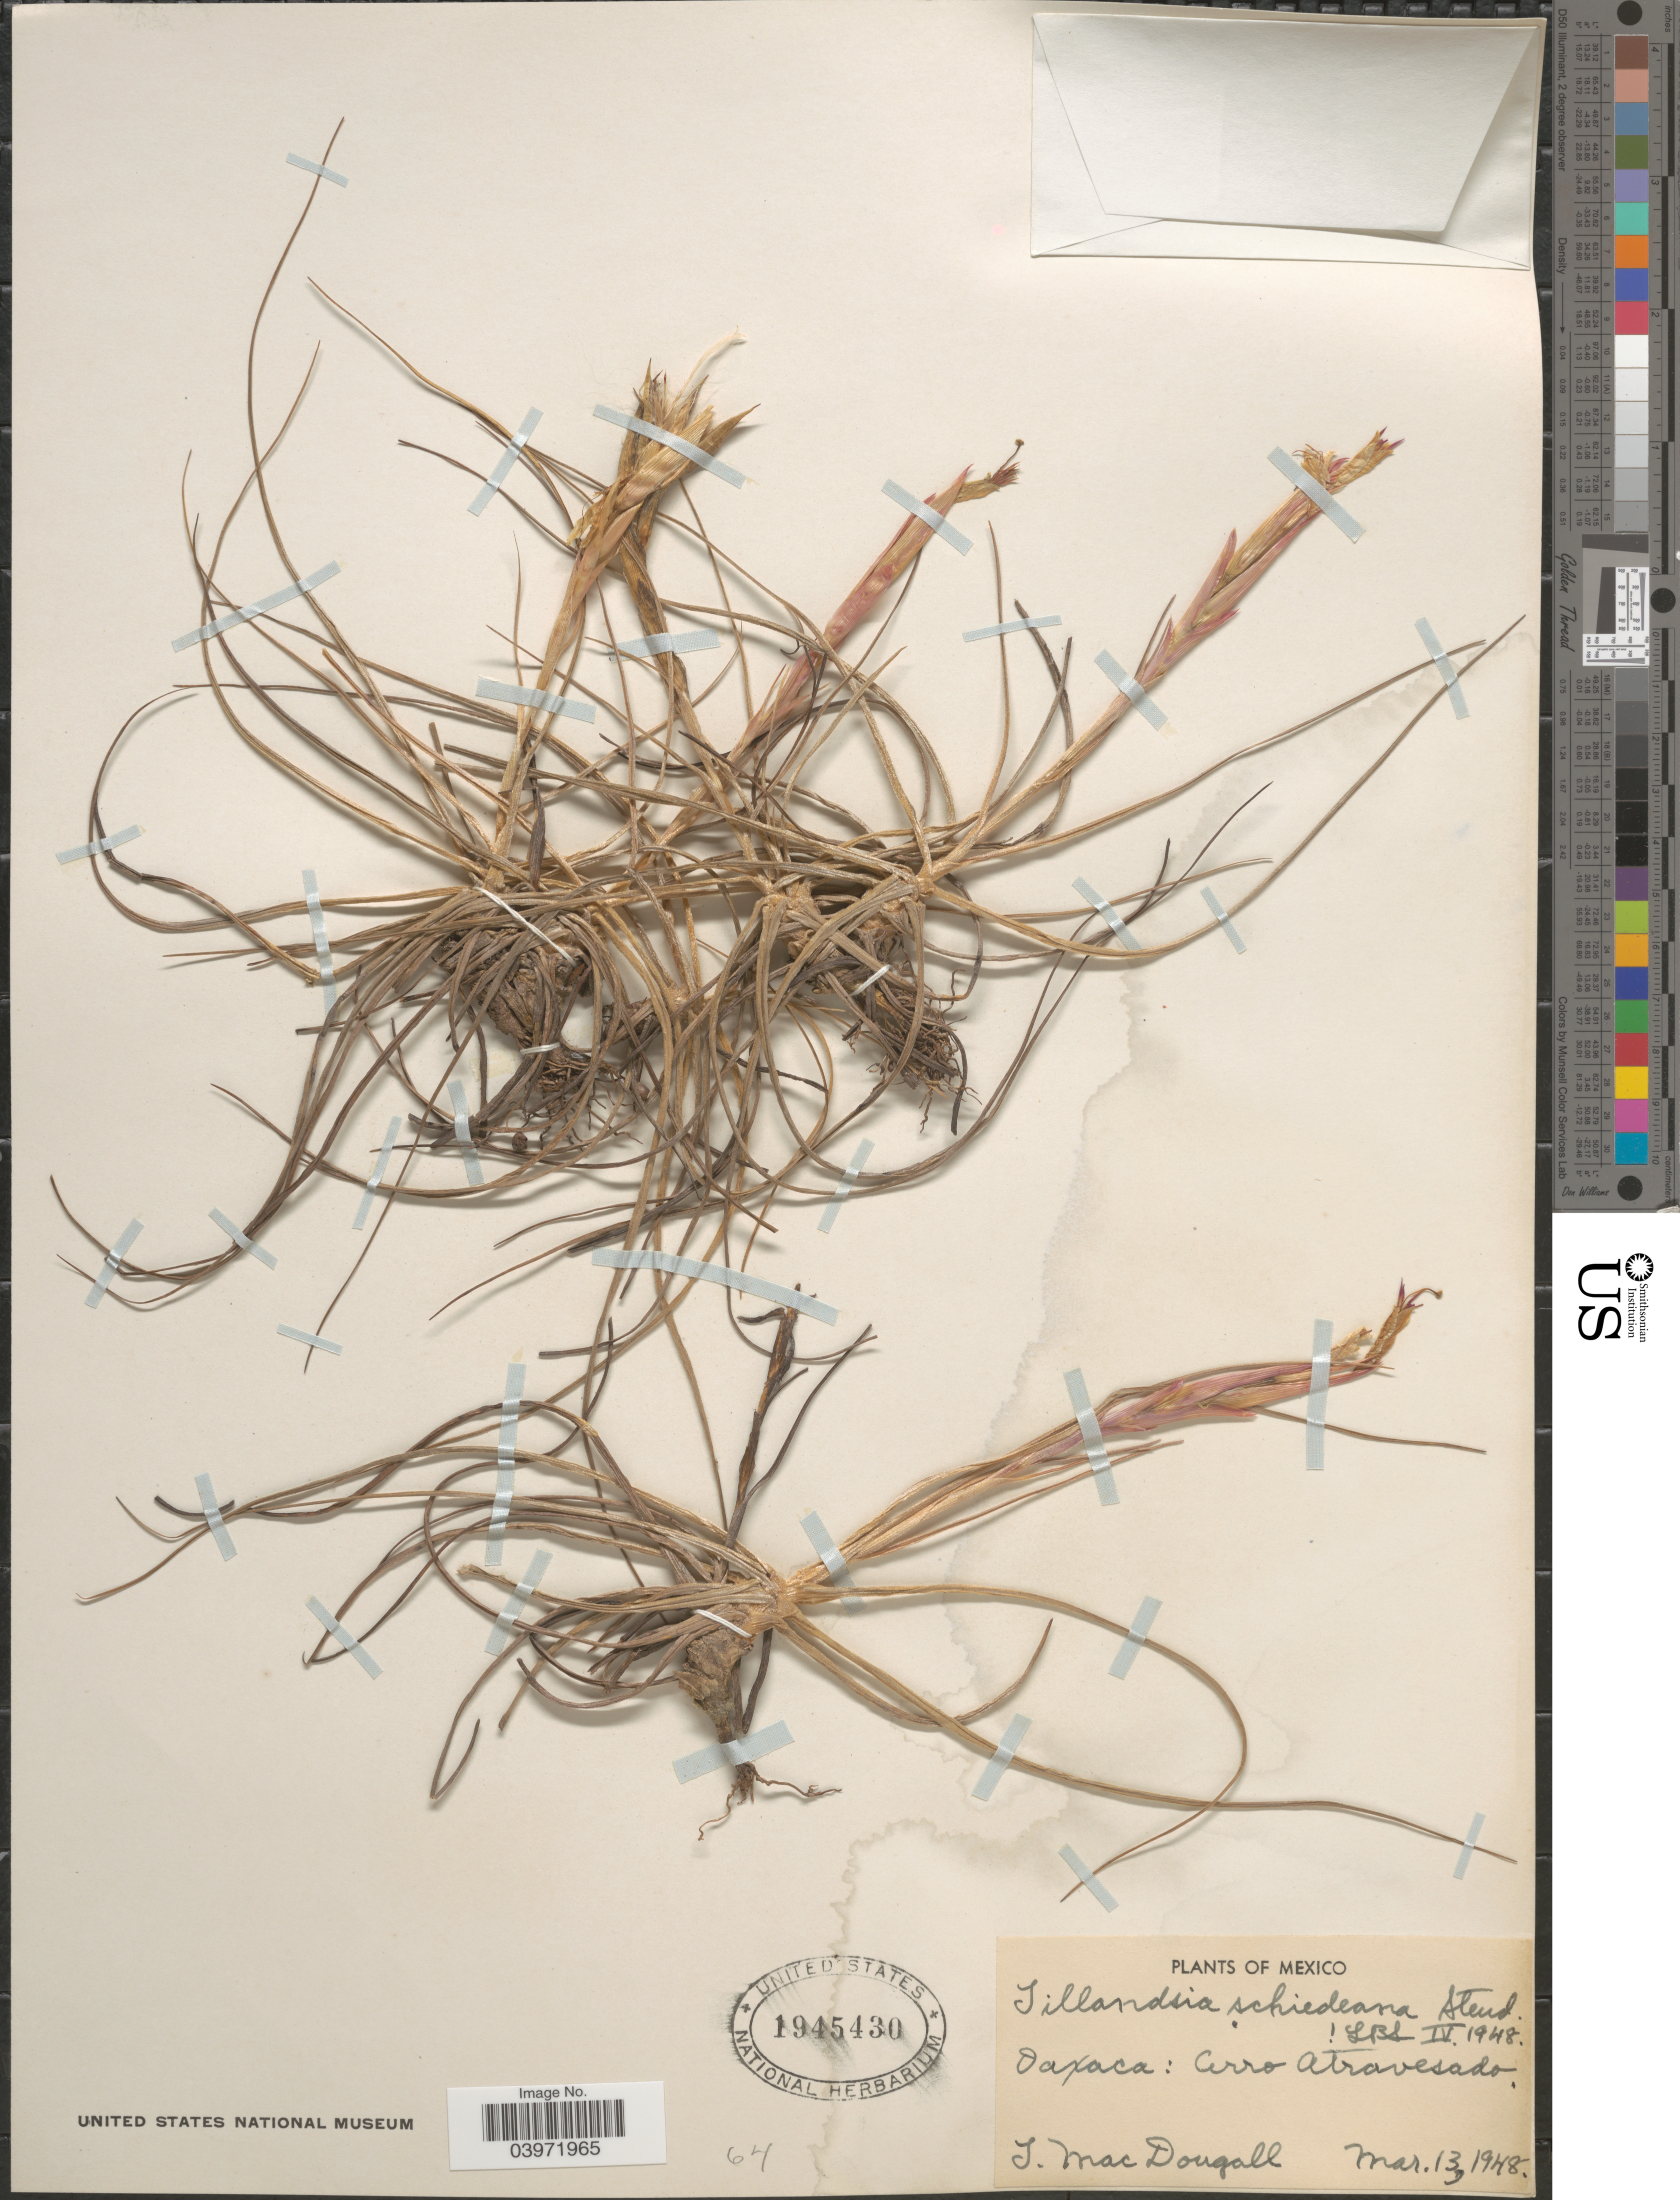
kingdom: Plantae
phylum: Tracheophyta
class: Liliopsida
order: Poales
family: Bromeliaceae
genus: Tillandsia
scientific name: Tillandsia schiedeana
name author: Steud.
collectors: T. B. MacDougall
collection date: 1948-03-13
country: Mexico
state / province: Oaxaca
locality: Cerro Atravesado.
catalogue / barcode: US 1945430